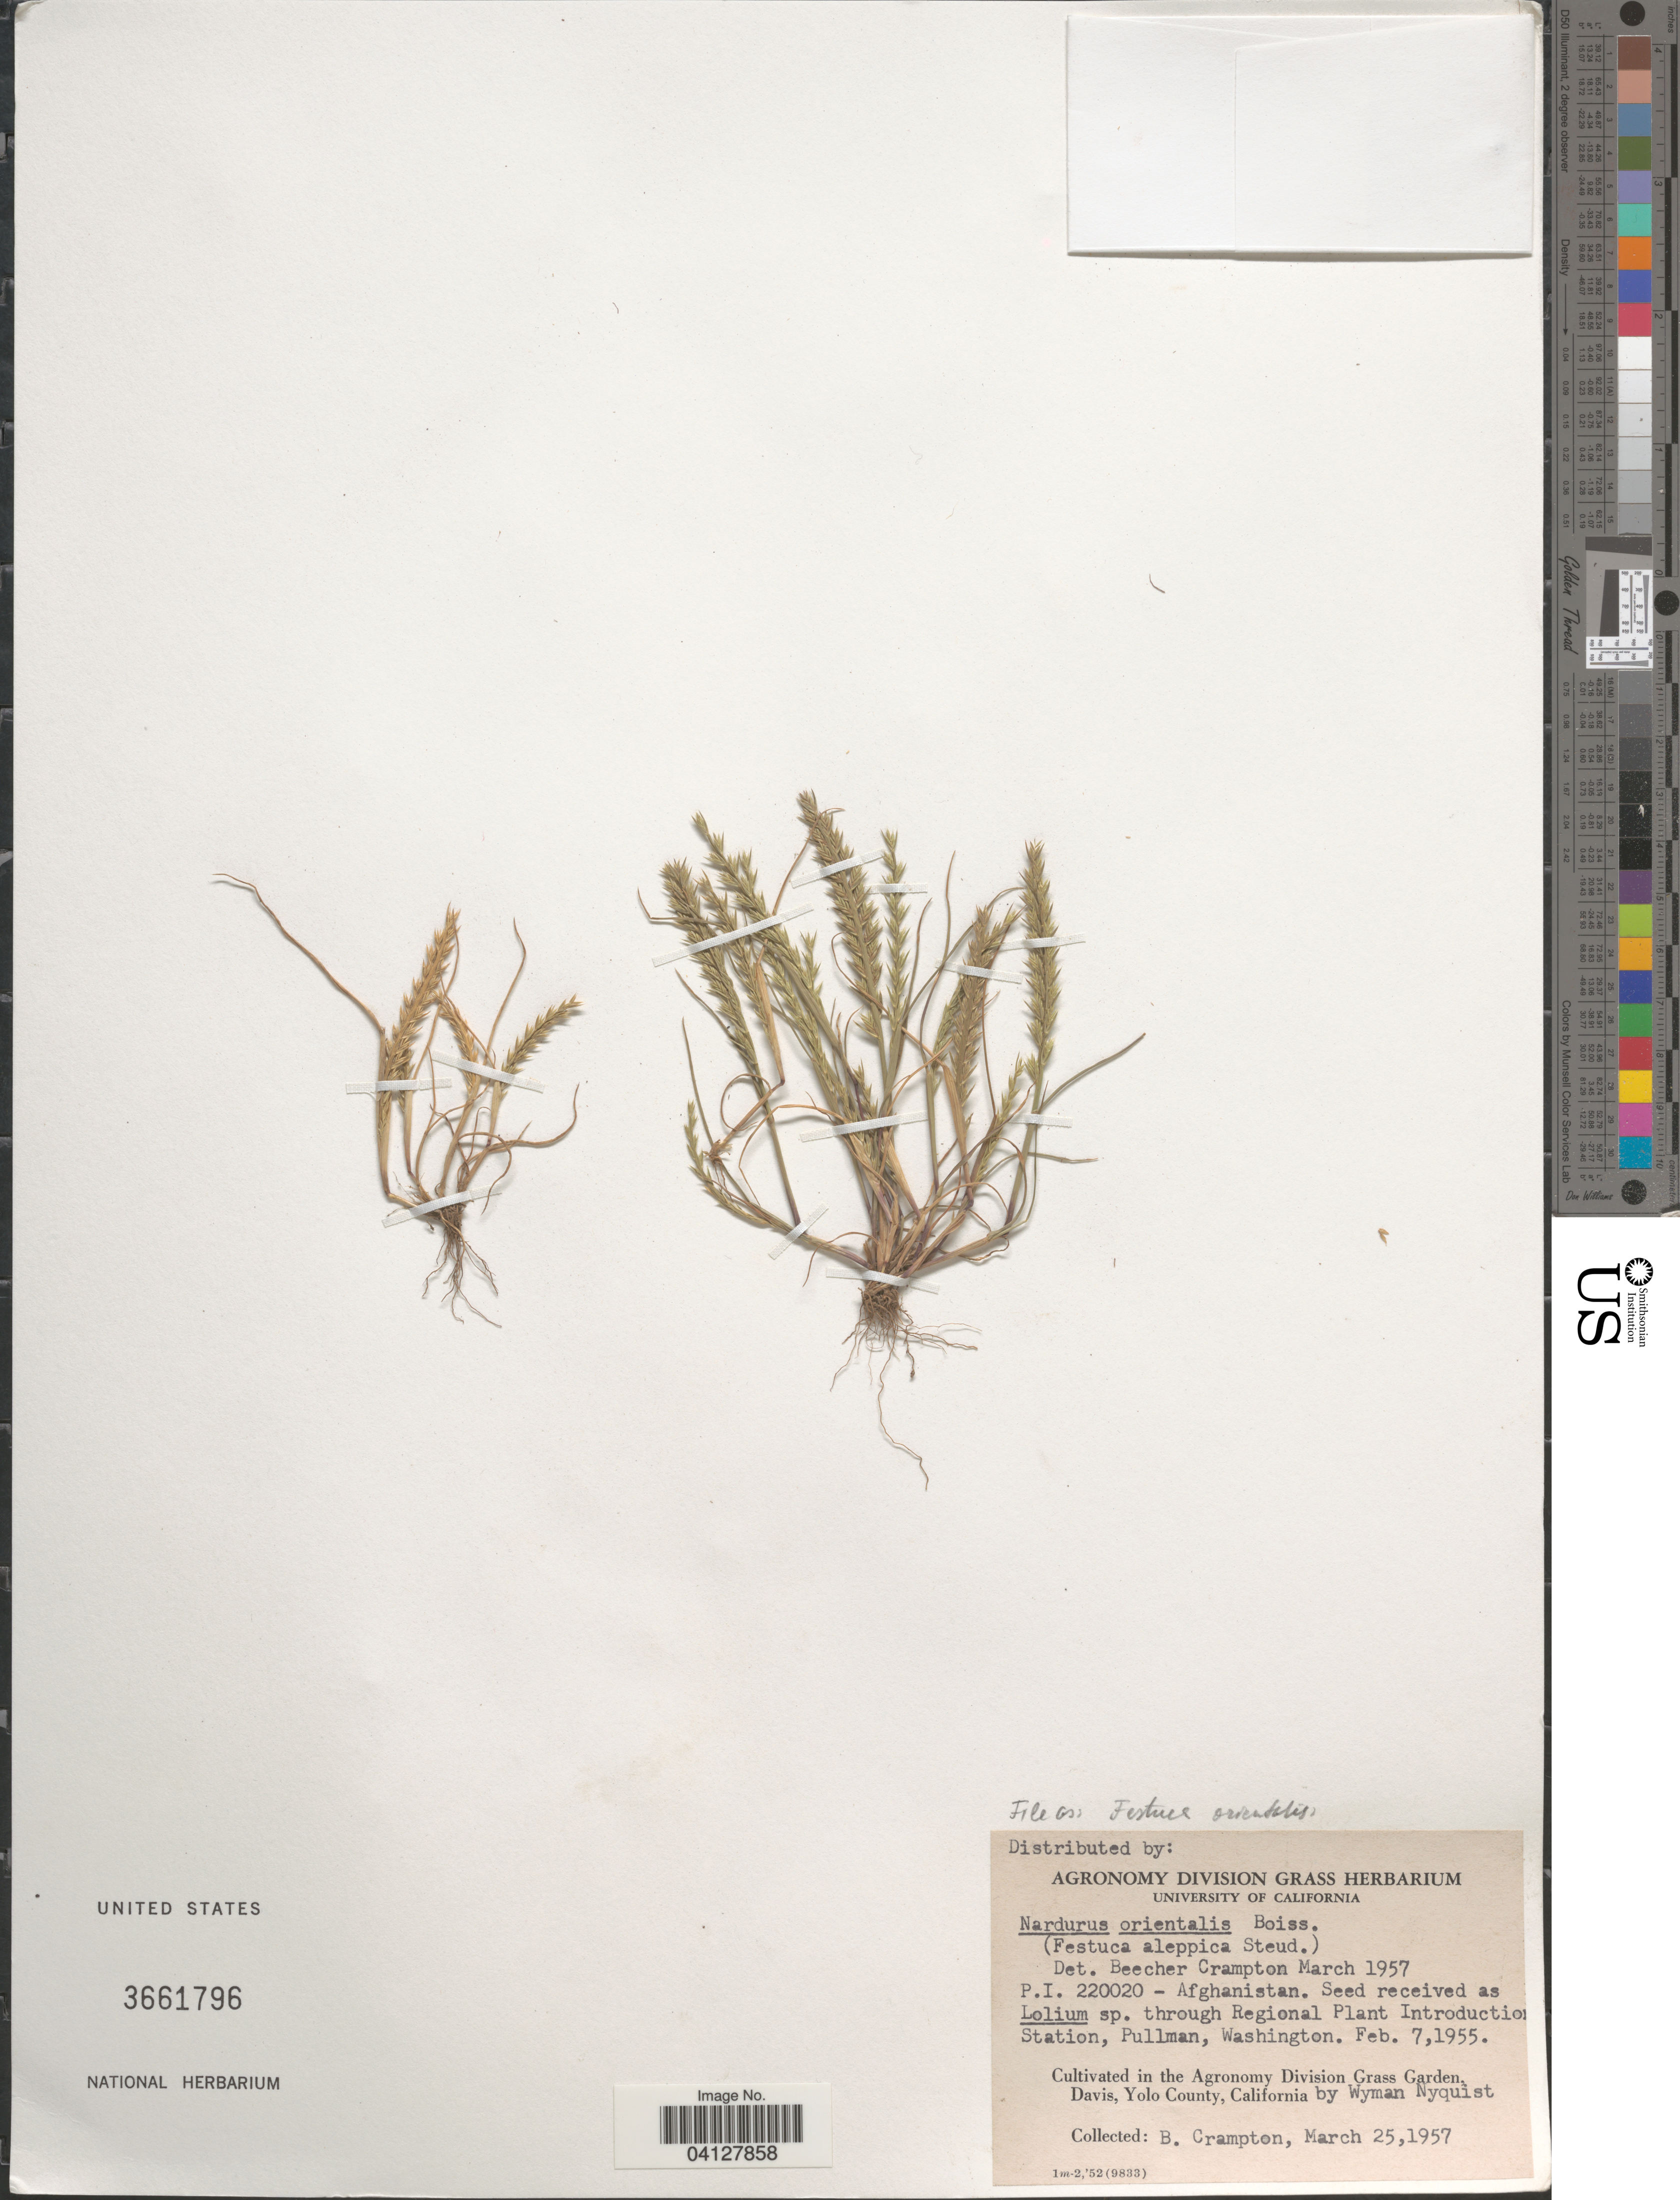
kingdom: Plantae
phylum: Tracheophyta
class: Liliopsida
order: Poales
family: Poaceae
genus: Nardurus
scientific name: Nardurus orientalis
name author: Boiss.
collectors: W. Nyquist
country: United States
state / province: California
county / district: Yolo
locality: In the Agronomy Division Grass Garden, Davis, Yolo County.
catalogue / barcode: US 3661796